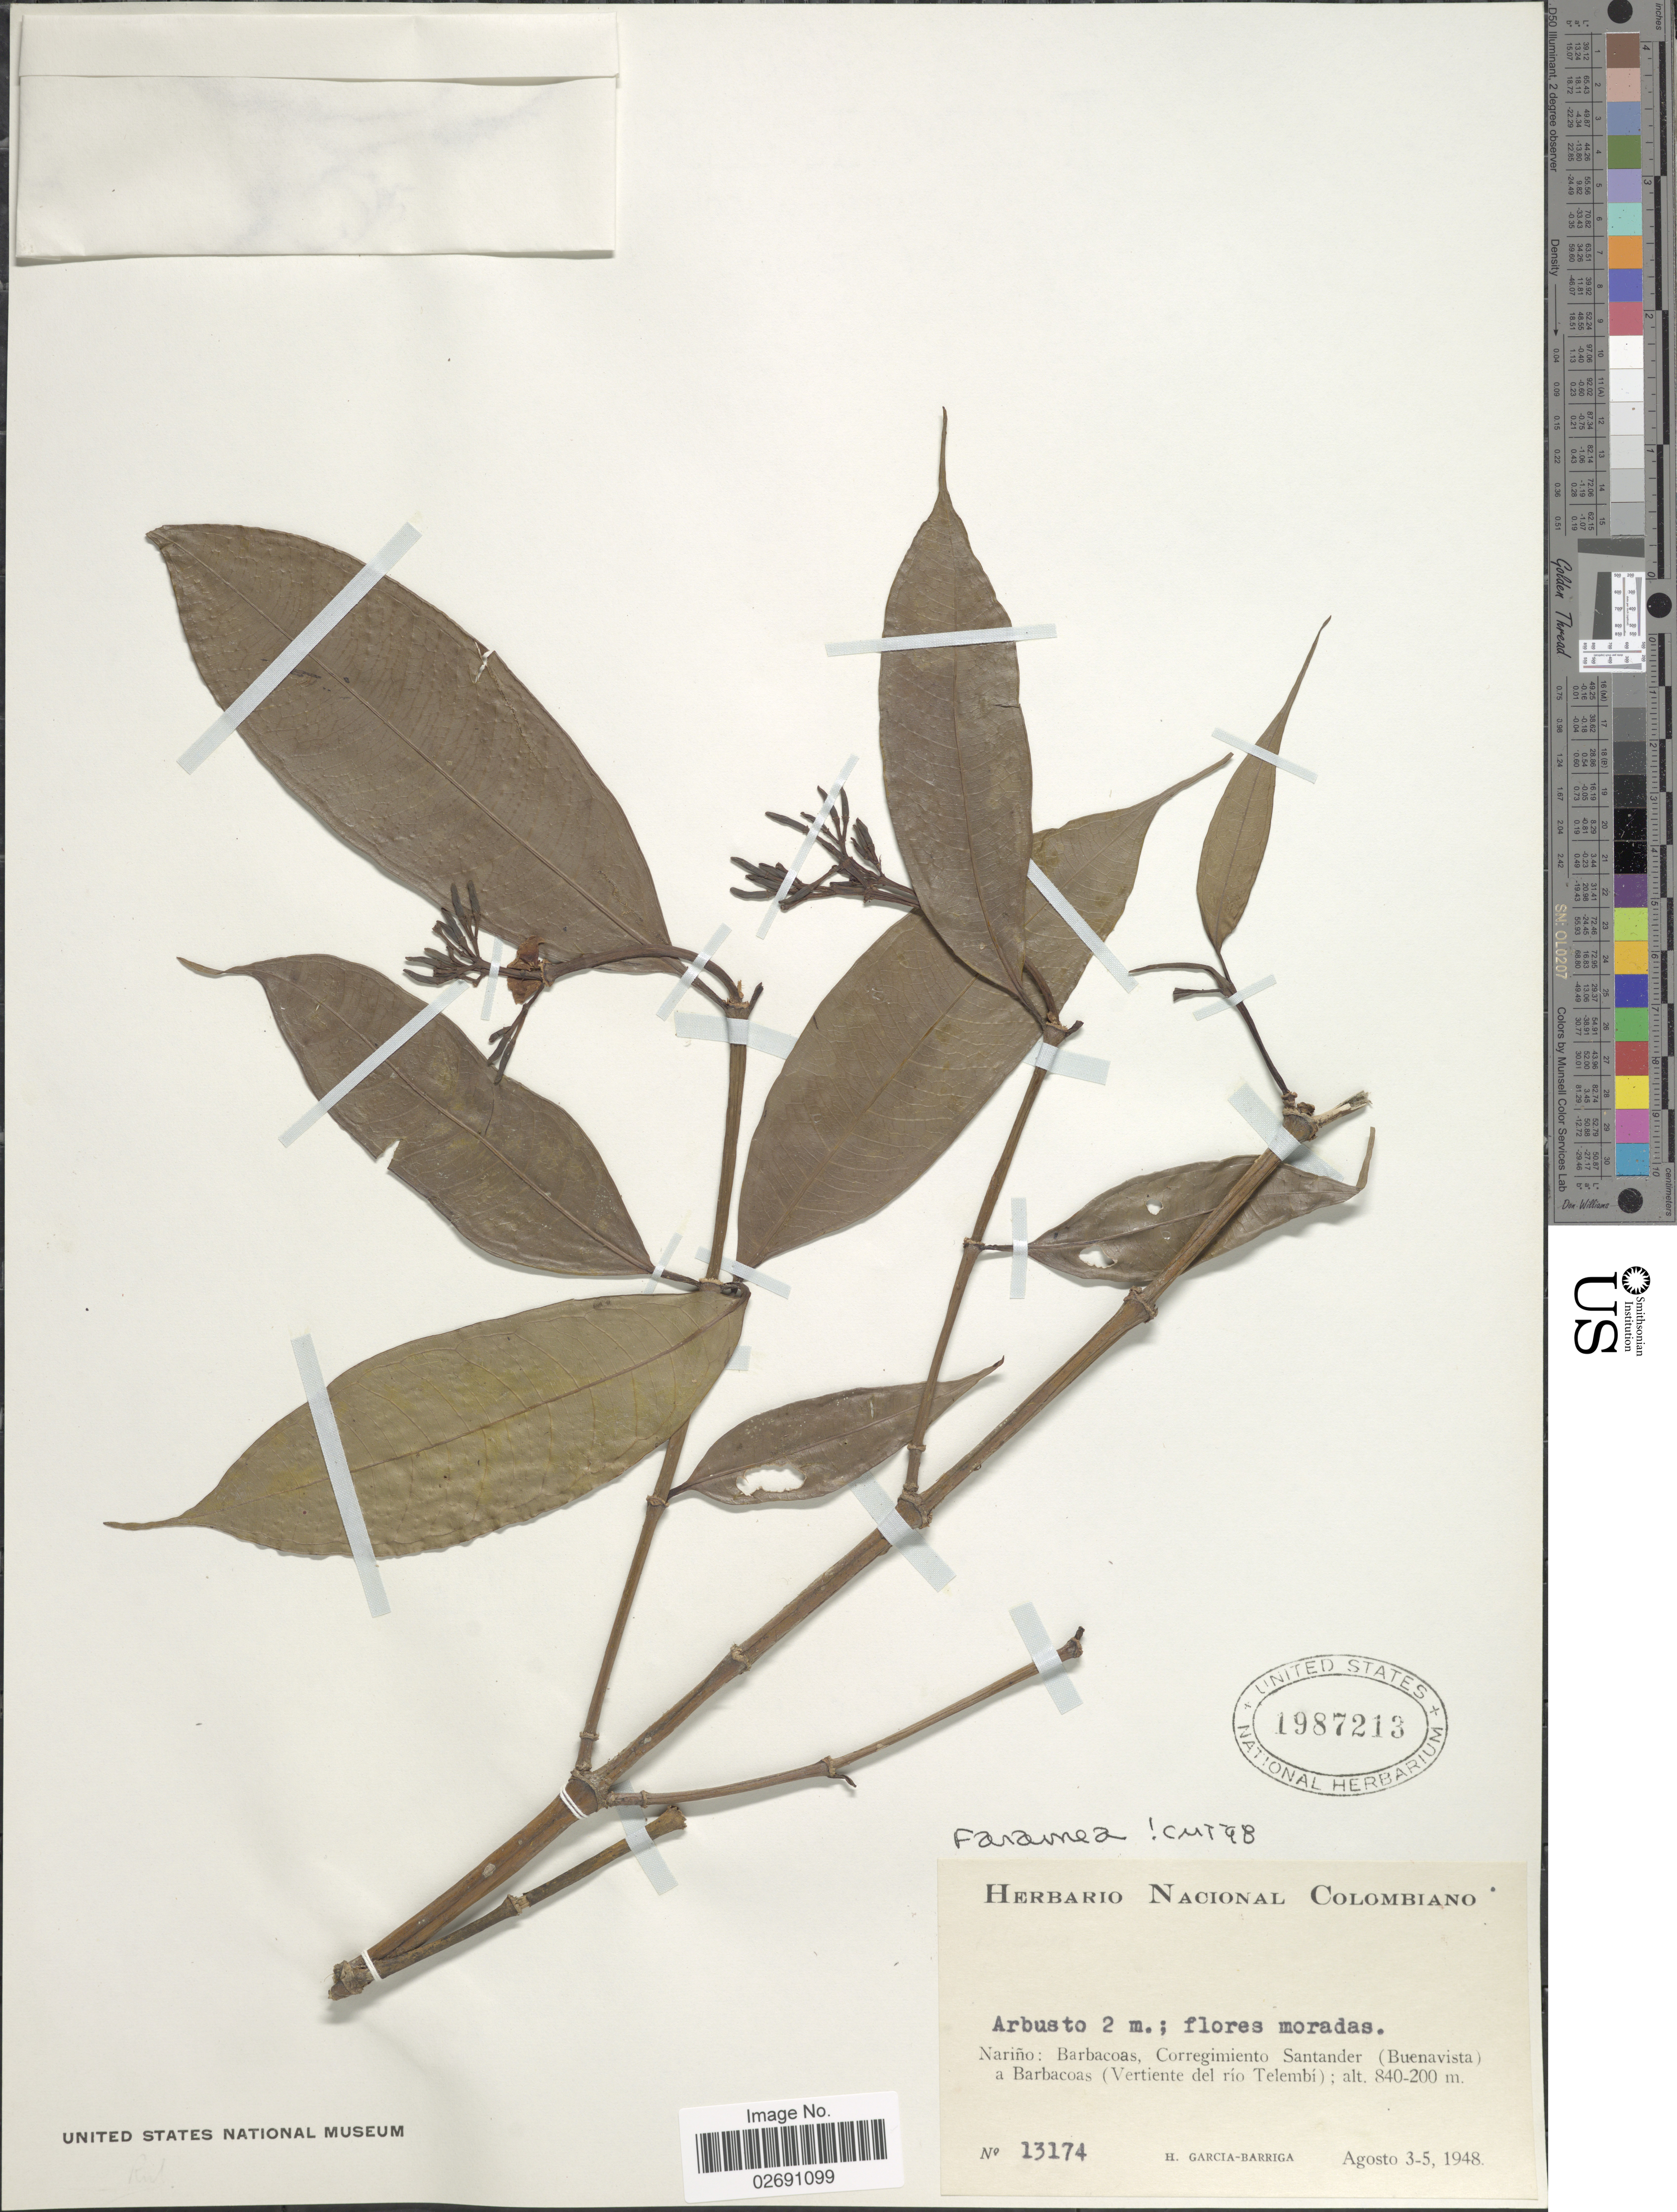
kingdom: Plantae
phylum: Tracheophyta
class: Magnoliopsida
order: Gentianales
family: Rubiaceae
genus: Faramea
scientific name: Faramea sp.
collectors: H. García Barriga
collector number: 13174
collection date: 1948-08-03/1948-08-05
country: Colombia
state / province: Nariño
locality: Barbacoas, Corregimiento Santander (Buenavista) a Barbacoas (Vertiente del rio Telembi)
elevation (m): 200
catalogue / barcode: US 1987213